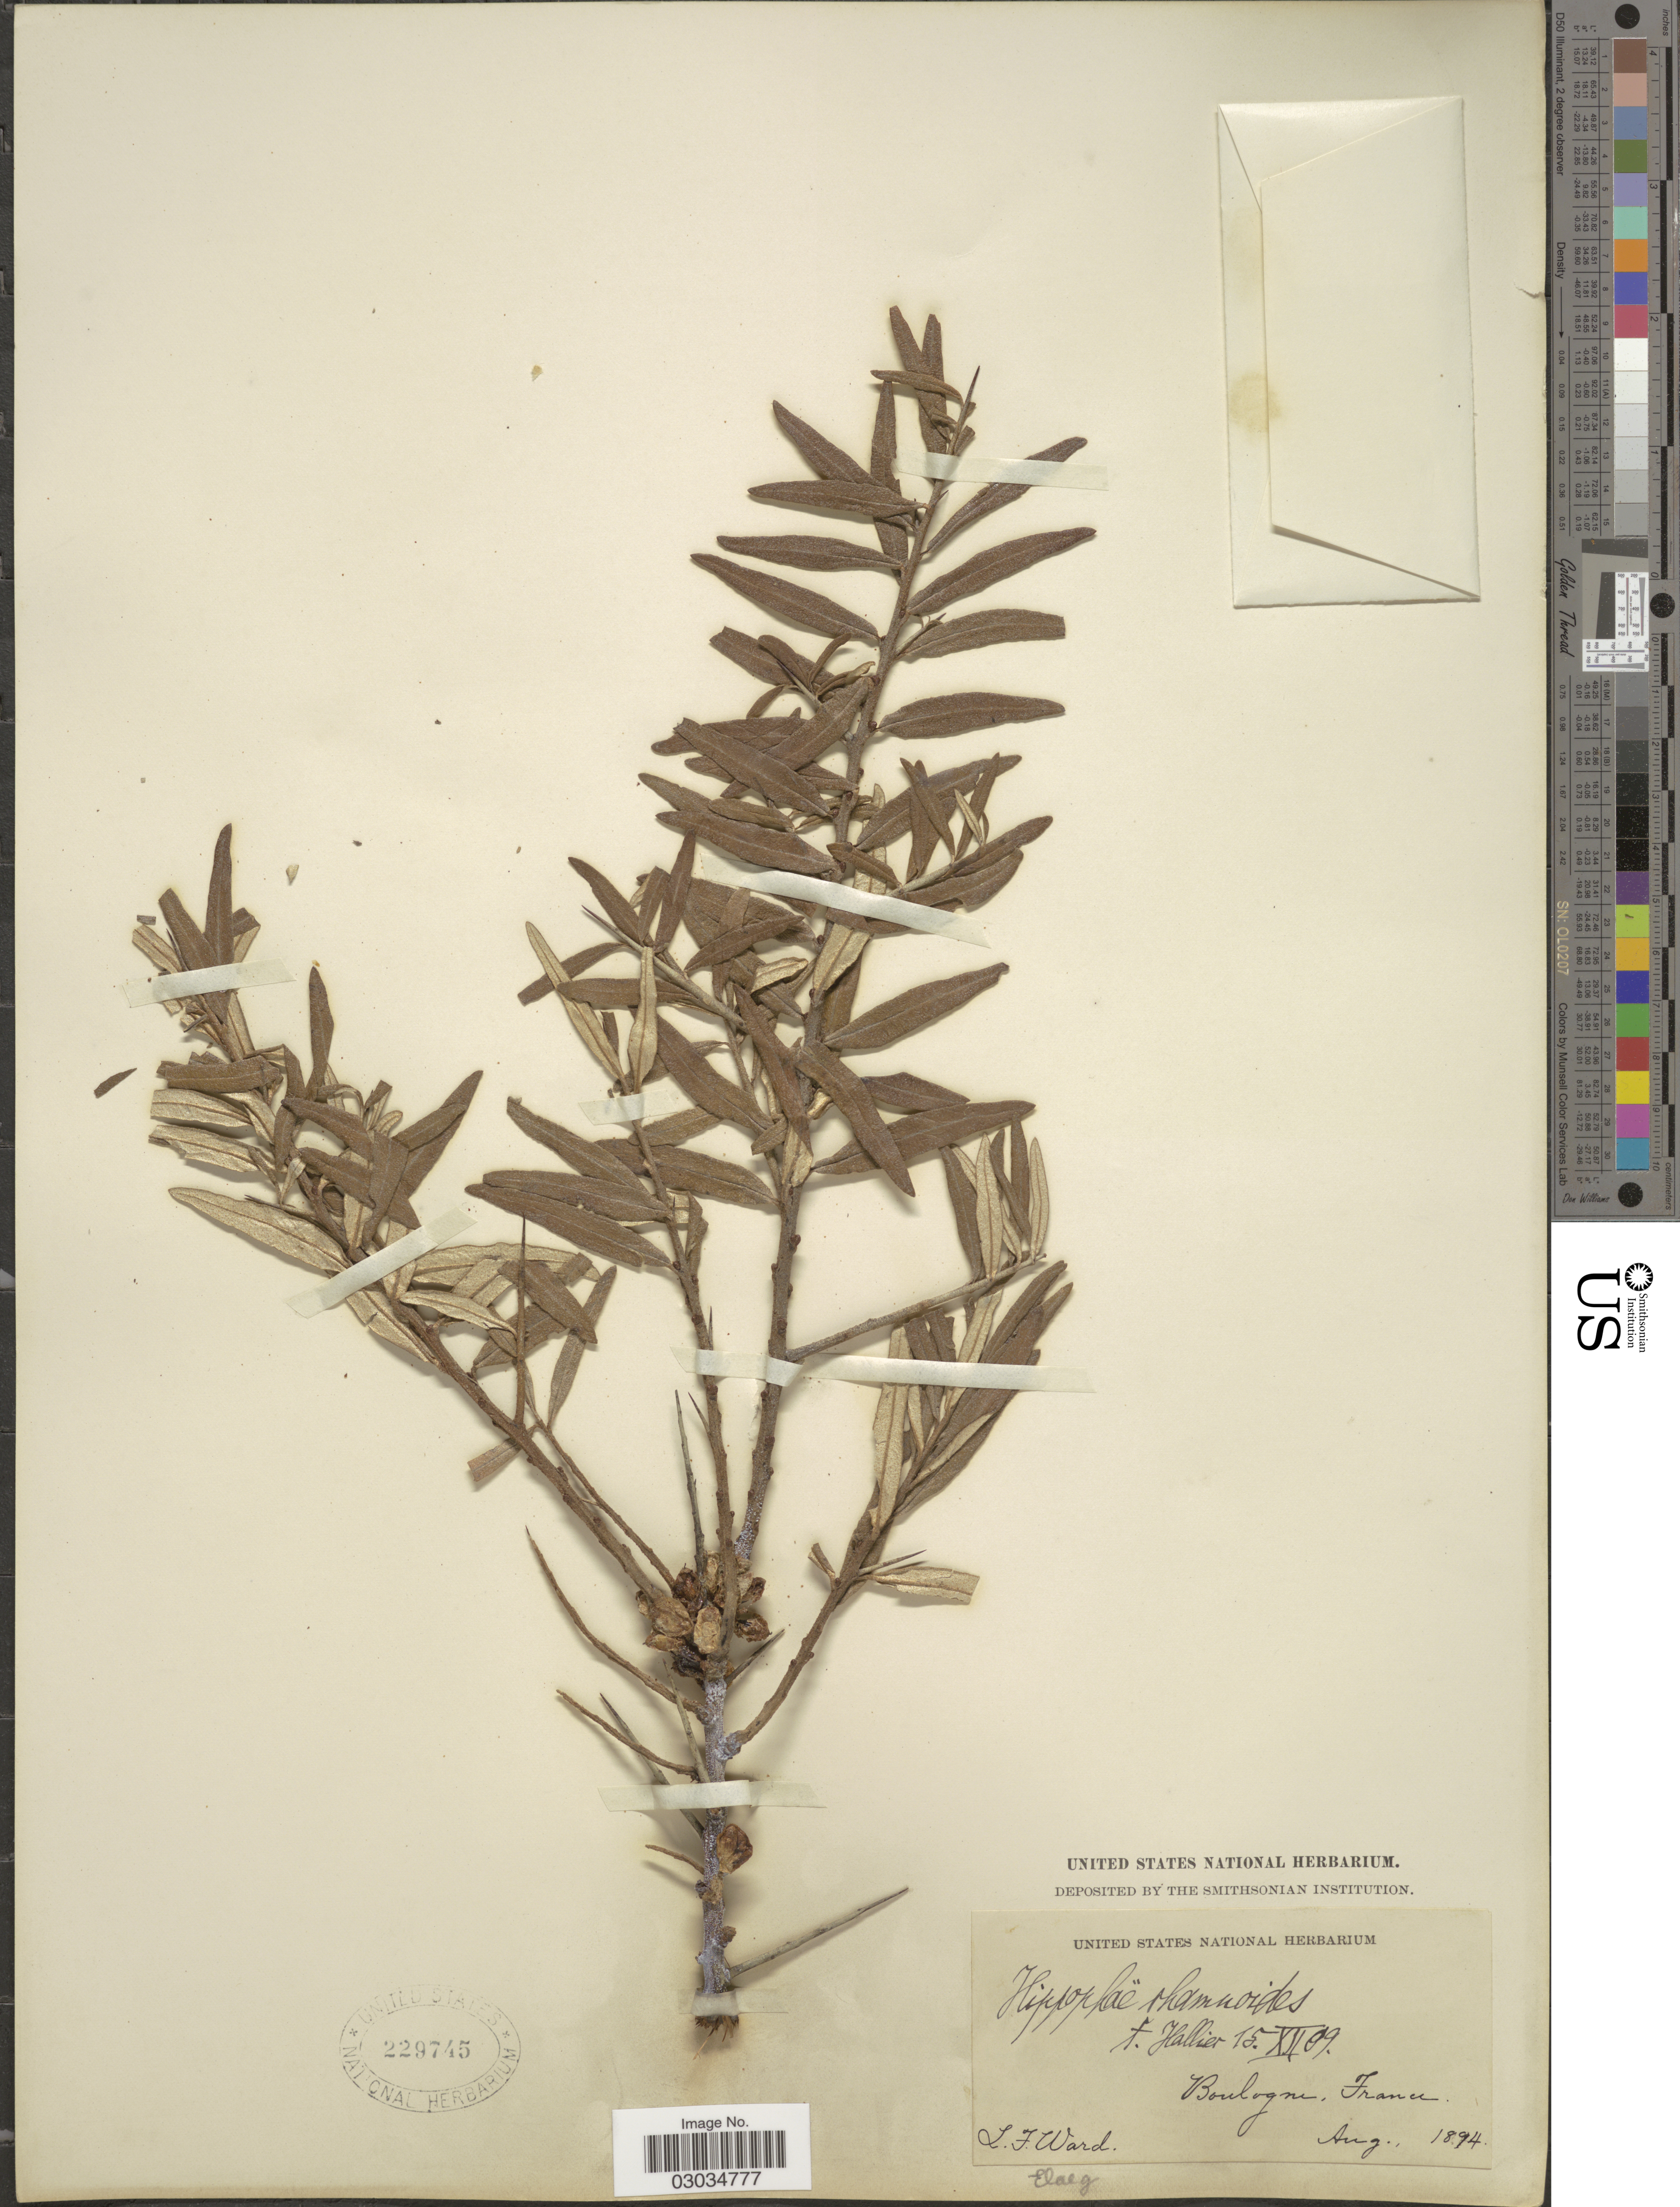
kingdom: Plantae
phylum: Tracheophyta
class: Magnoliopsida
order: Rosales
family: Elaeagnaceae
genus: Hippophae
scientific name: Hippophae rhamnoides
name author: L.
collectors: L. Ward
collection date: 1894-08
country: France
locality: Boulogne.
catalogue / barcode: US 229745